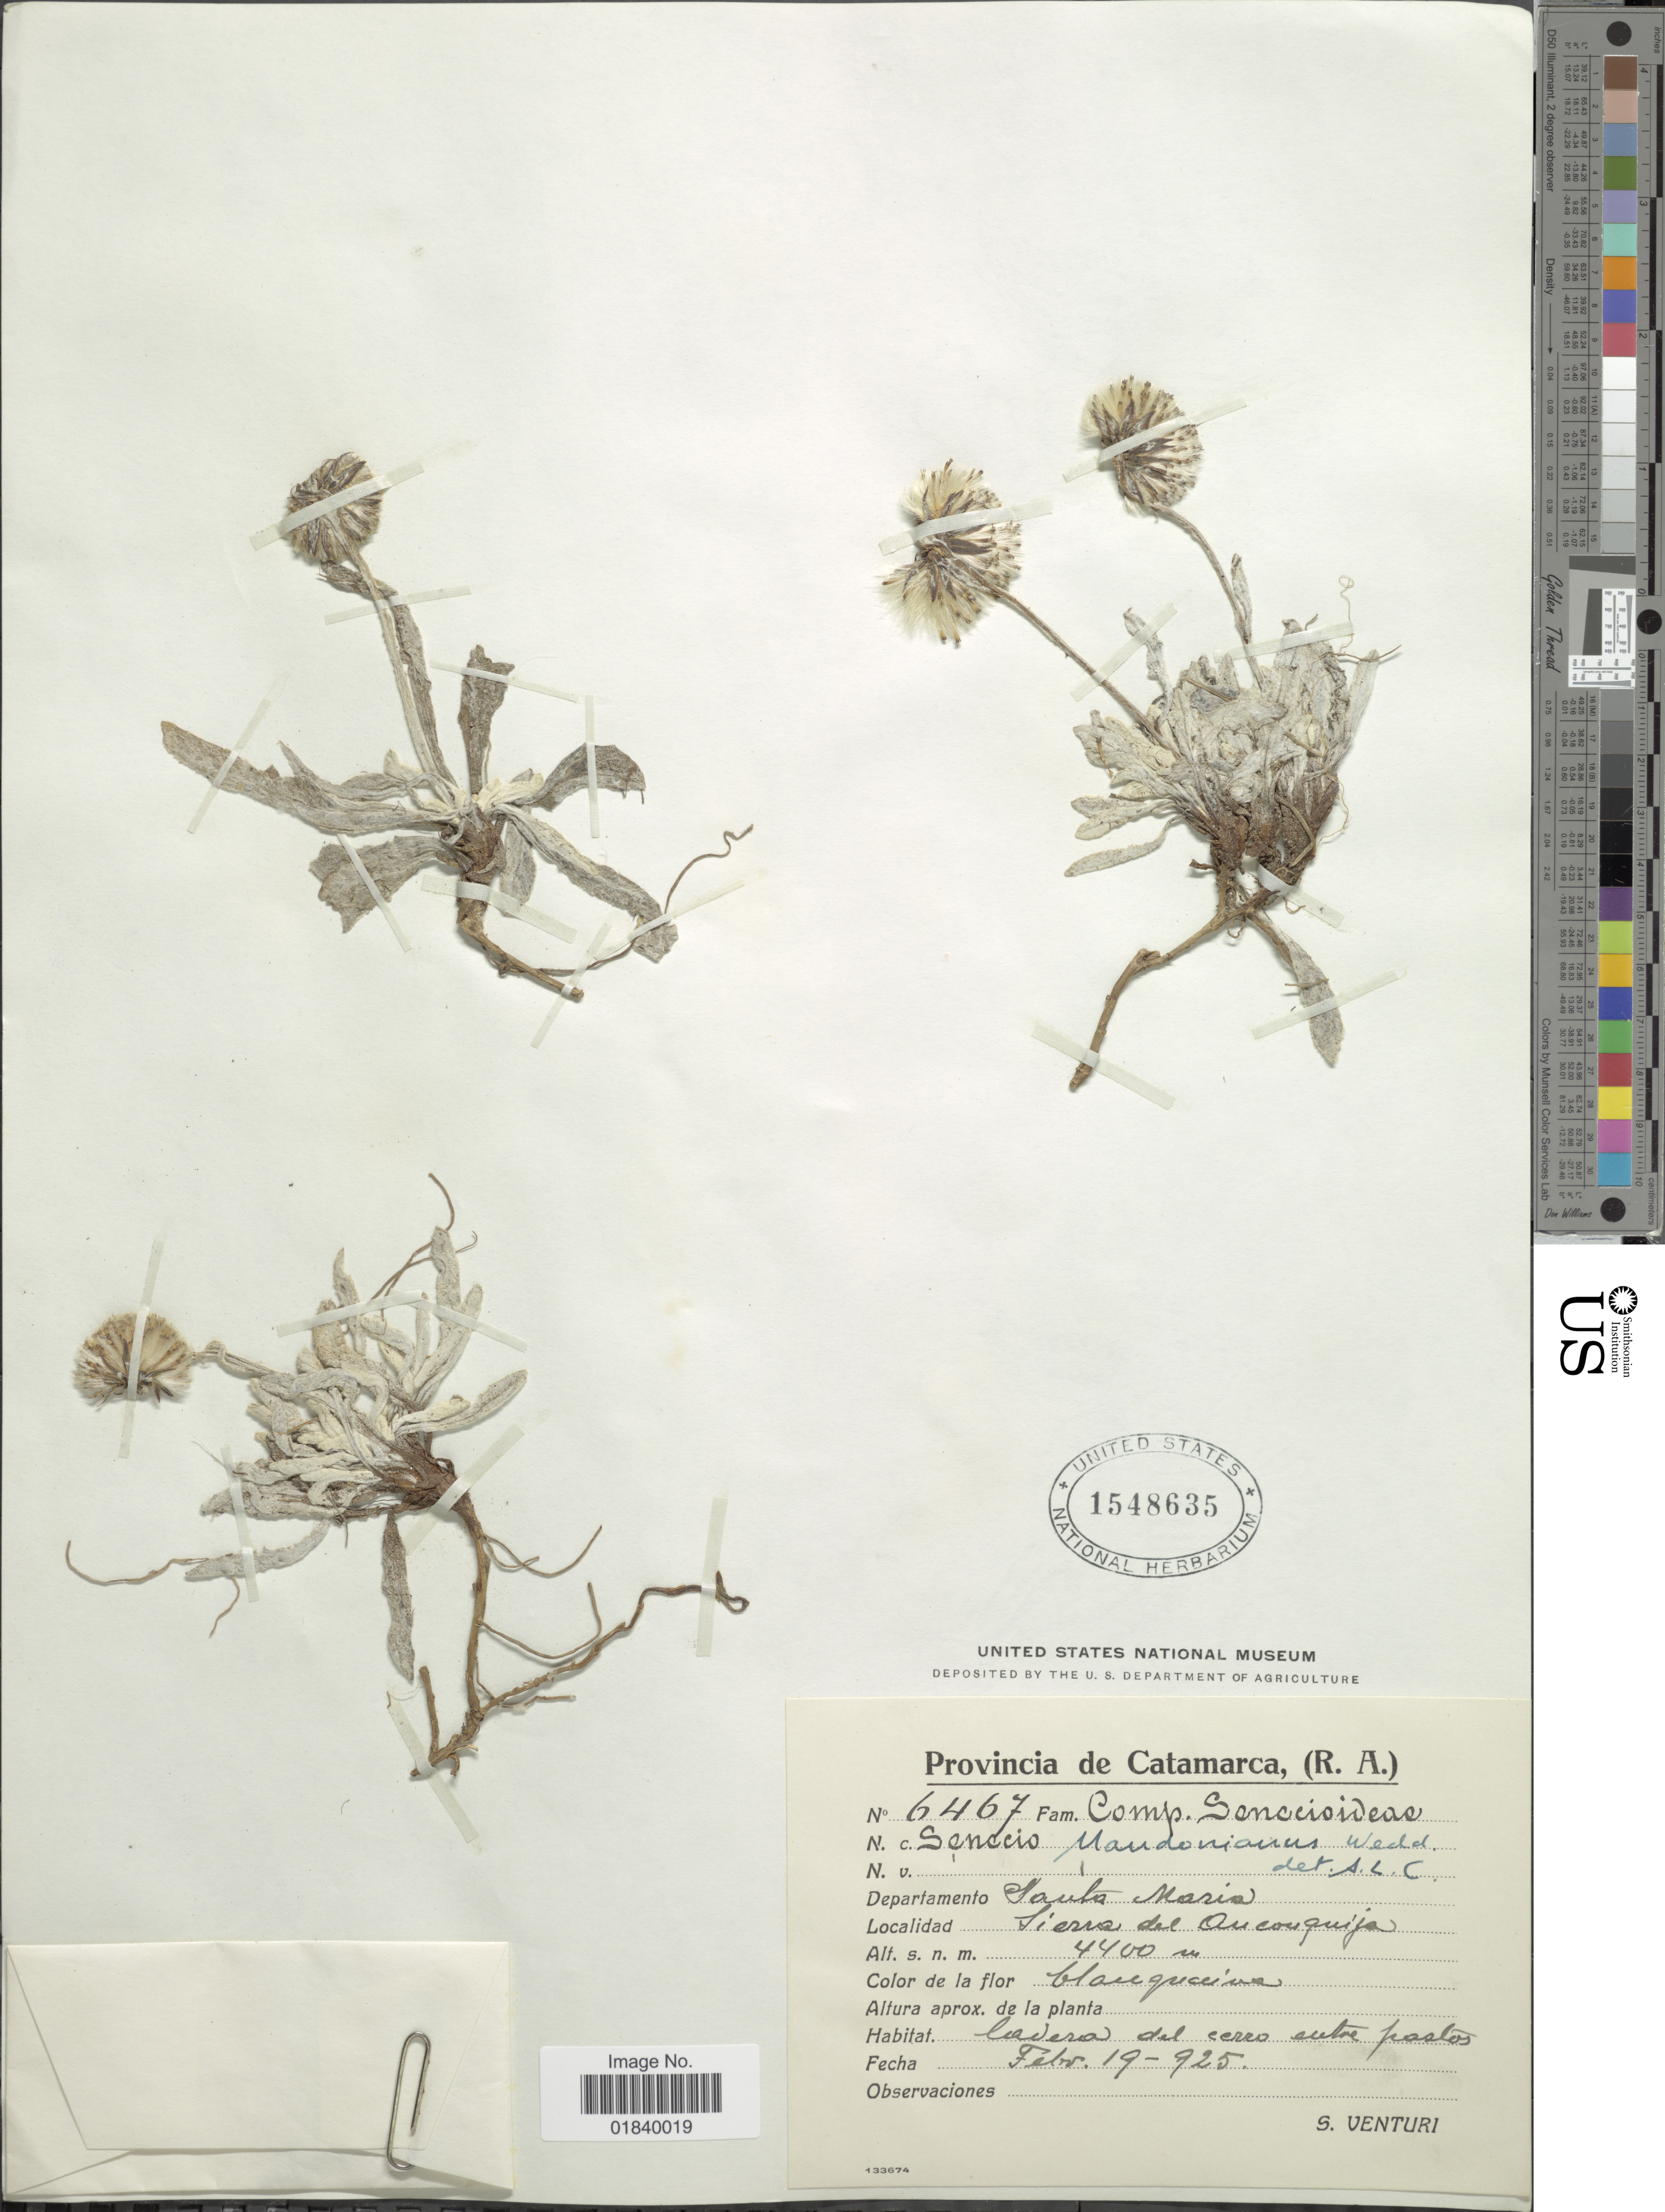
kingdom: Plantae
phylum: Tracheophyta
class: Magnoliopsida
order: Asterales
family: Asteraceae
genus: Senecio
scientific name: Senecio candollei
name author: Wedd.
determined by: Salomon, Luciana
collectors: S. Venturi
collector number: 6467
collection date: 1925-02-19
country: Argentina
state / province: Catamarca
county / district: Santa Maria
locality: Sierra de Aconquija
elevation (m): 4400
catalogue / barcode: US 1548635